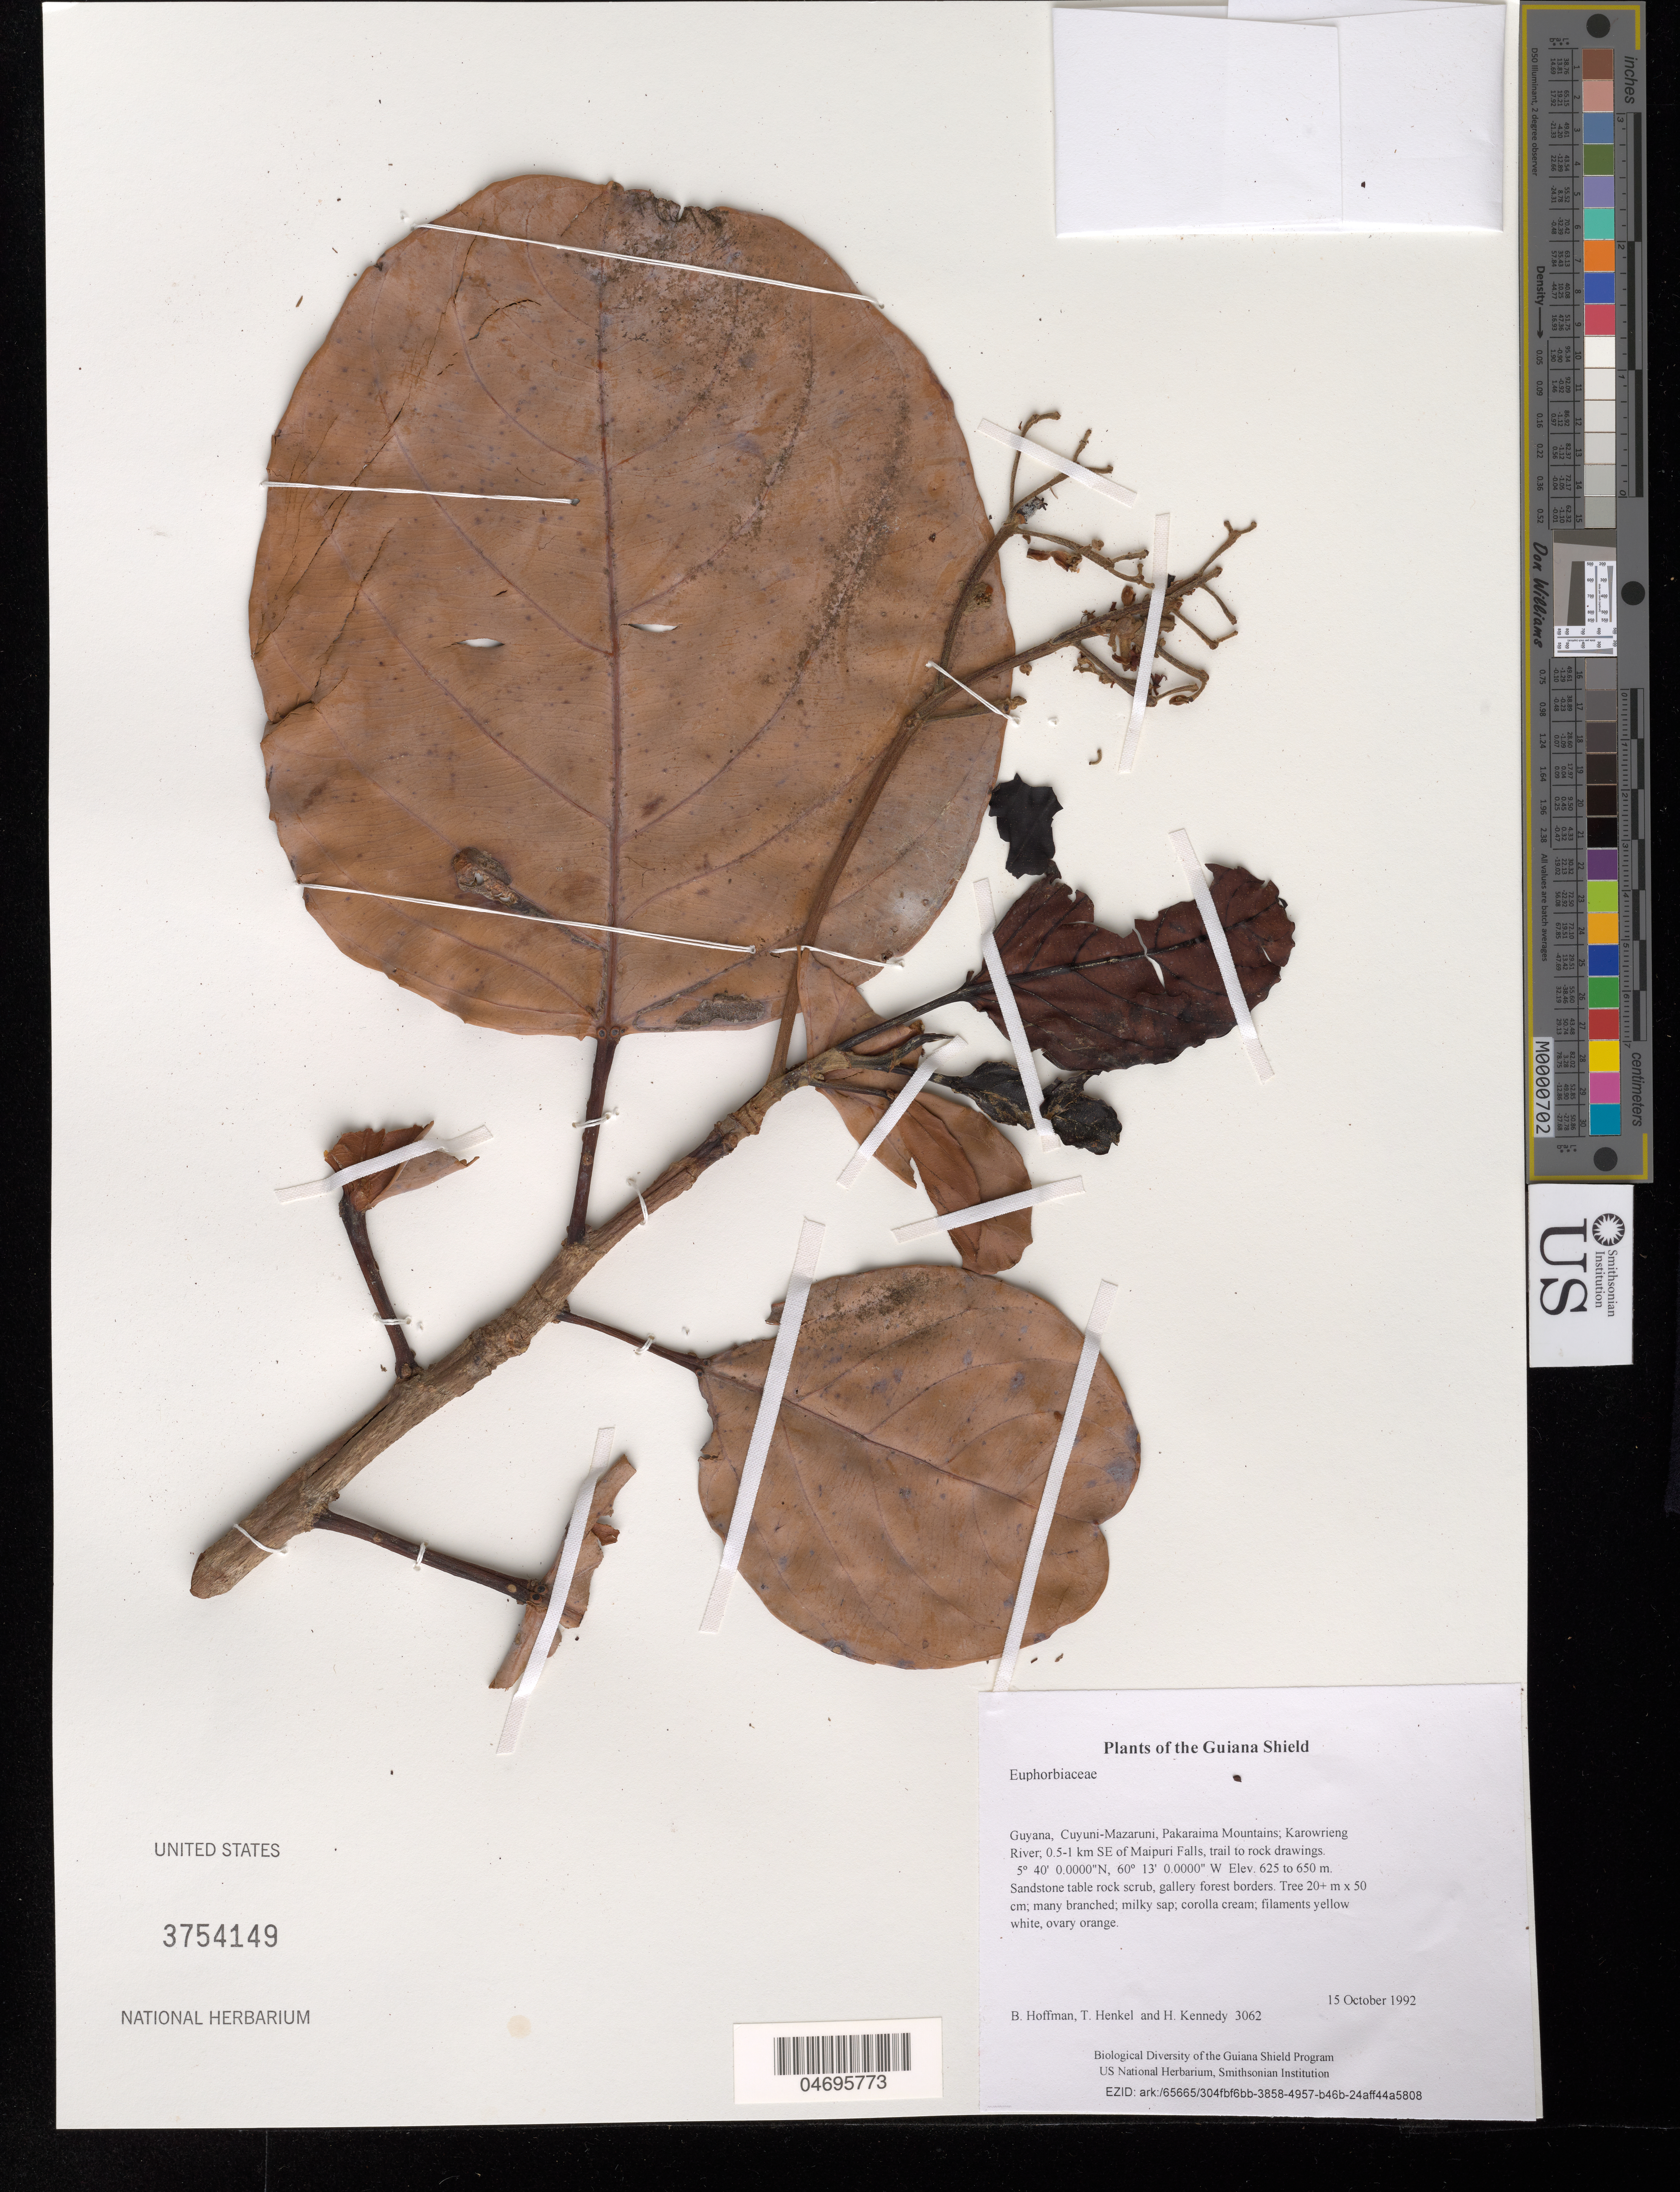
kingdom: Plantae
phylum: Tracheophyta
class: Magnoliopsida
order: Malpighiales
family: Euphorbiaceae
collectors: B. Hoffman, T. Henkel & H. Kennedy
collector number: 3062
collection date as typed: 15 October 1992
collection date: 1992-10-15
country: Guyana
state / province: Cuyuni-Mazaruni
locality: Pakaraima Mountains; Karowrieng River; 0.5-1 km SE of Maipuri Falls, trail to rock drawings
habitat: Sandstone table rock scrub, gallery forest borders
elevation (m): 625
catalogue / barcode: US 3754149